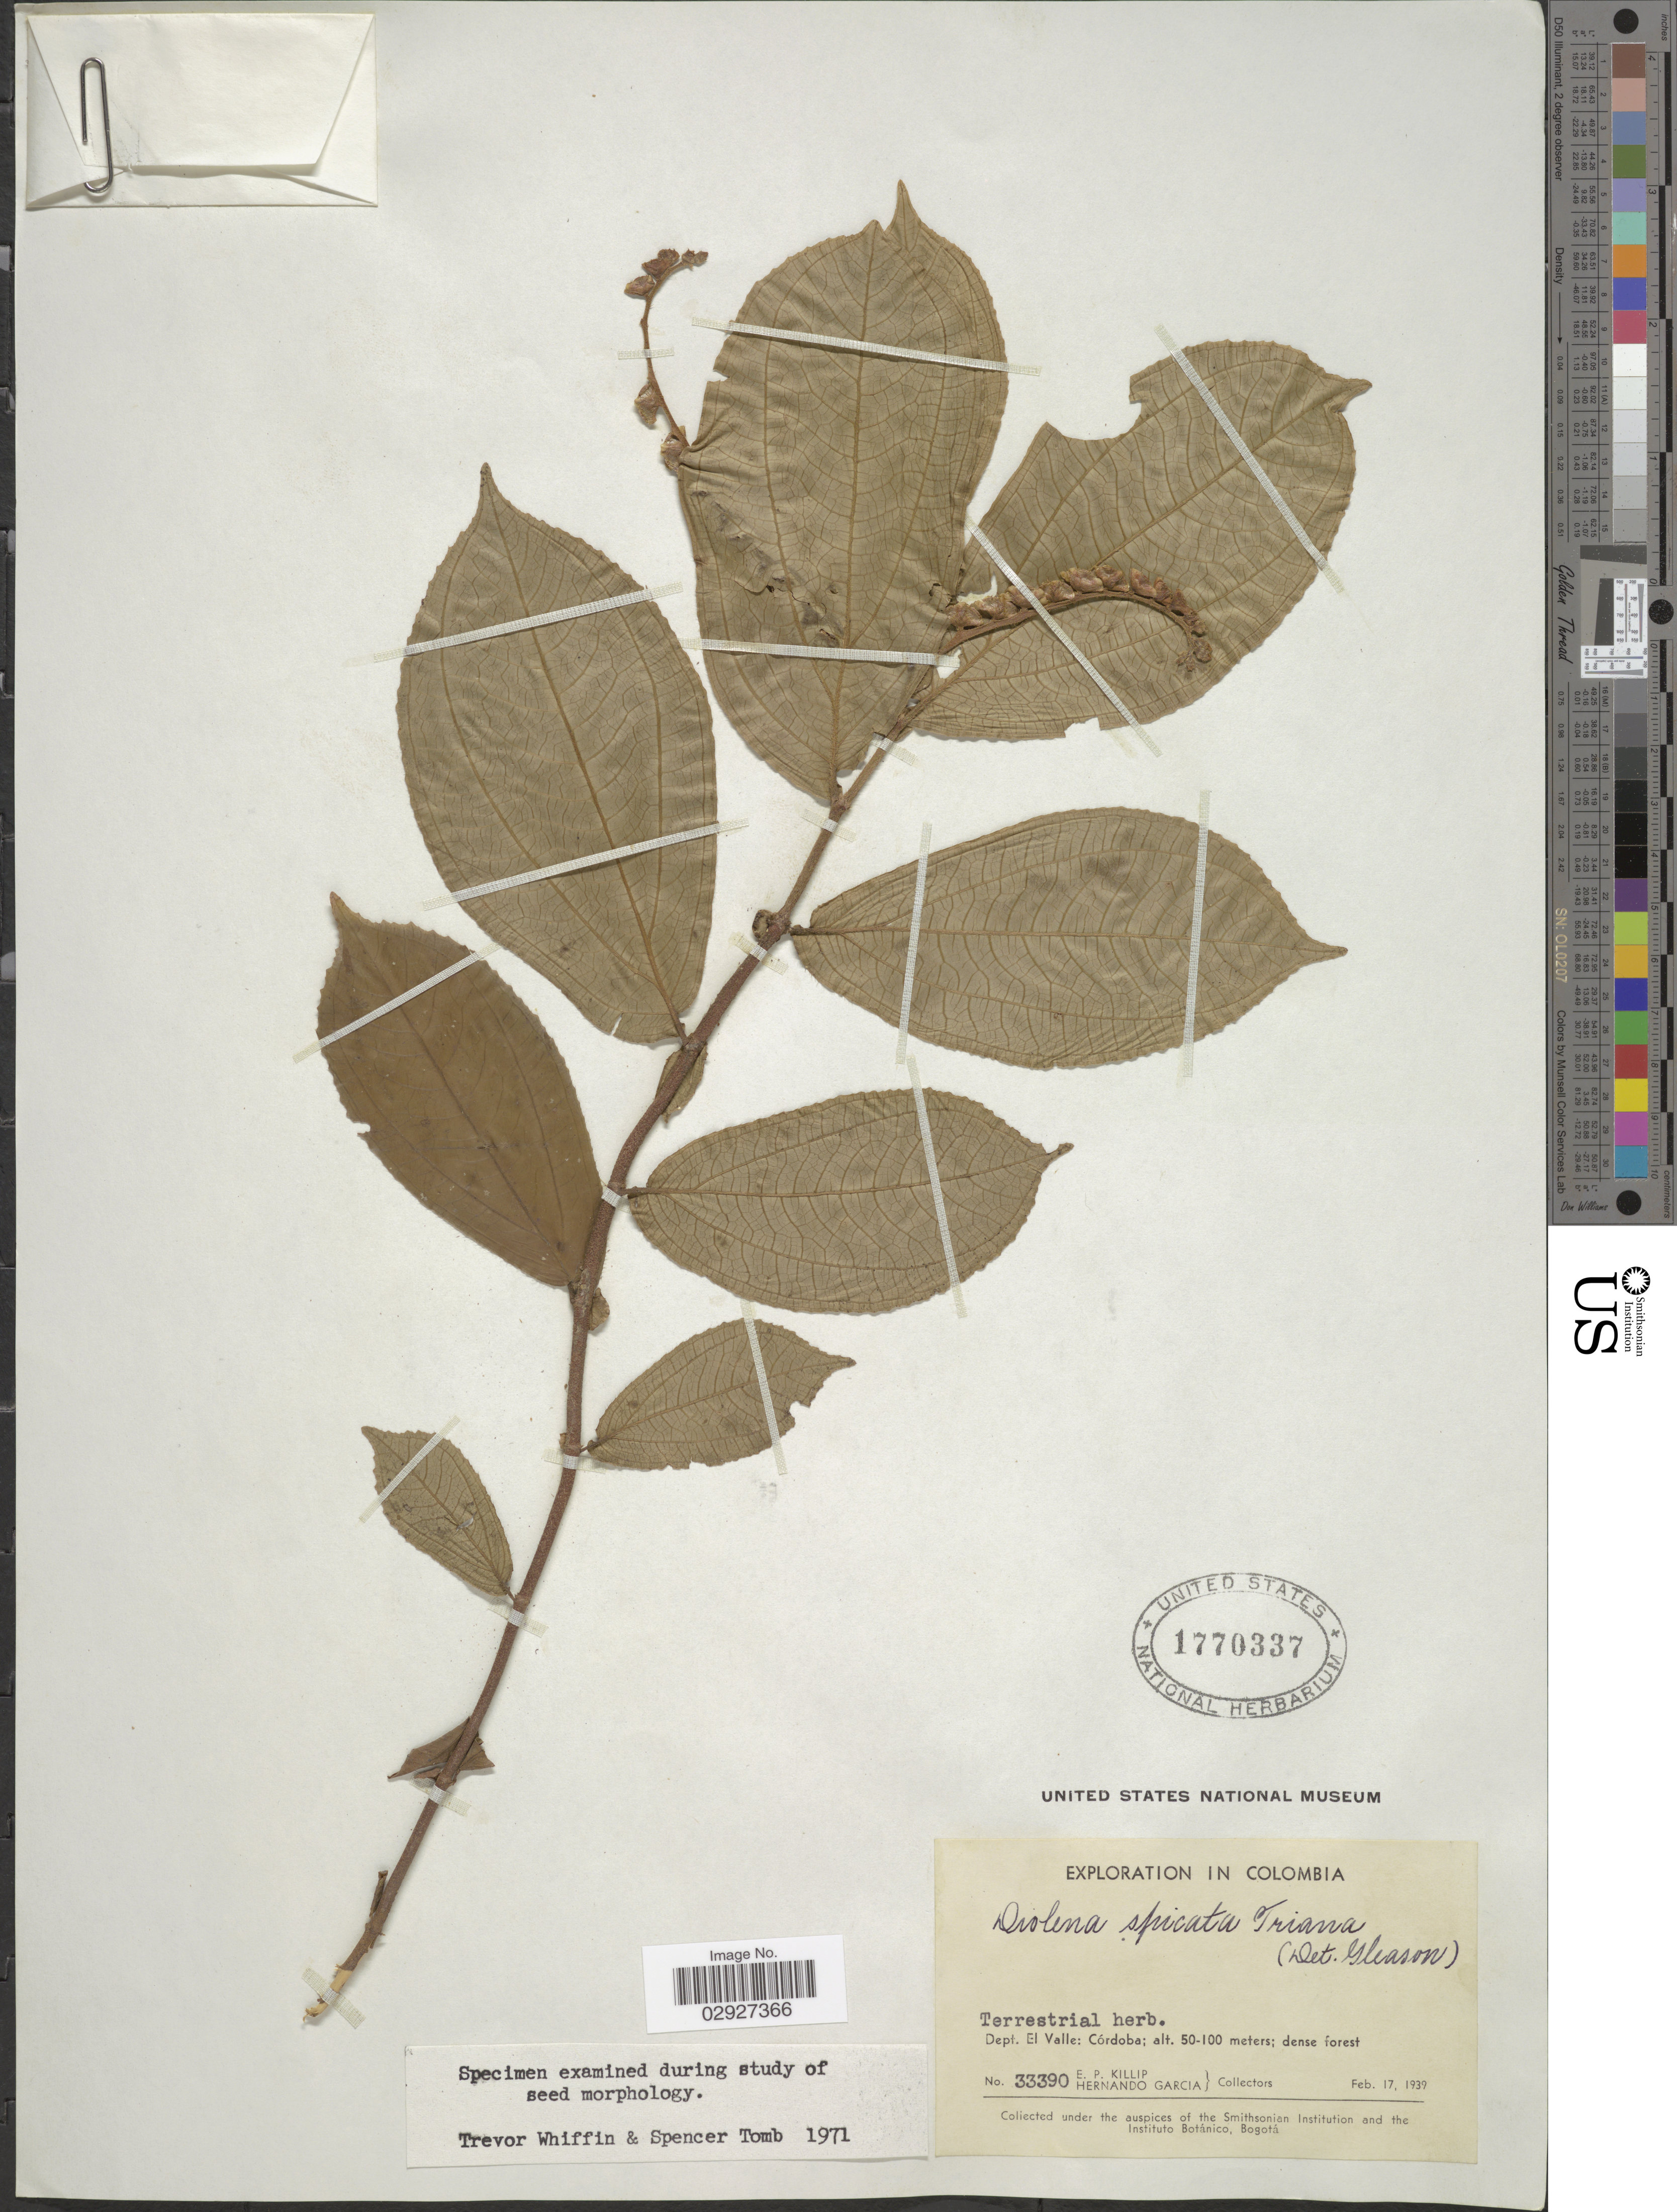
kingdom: Plantae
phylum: Tracheophyta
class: Magnoliopsida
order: Myrtales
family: Melastomataceae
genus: Triolena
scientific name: Triolena spicata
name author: (Triana) L.O. Williams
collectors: E. P. Killip & H. Garcia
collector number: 33390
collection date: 1939-02-17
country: Colombia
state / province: Valle del Cauca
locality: Dept. El Valle: Córdoba.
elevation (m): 50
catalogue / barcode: US 1770337